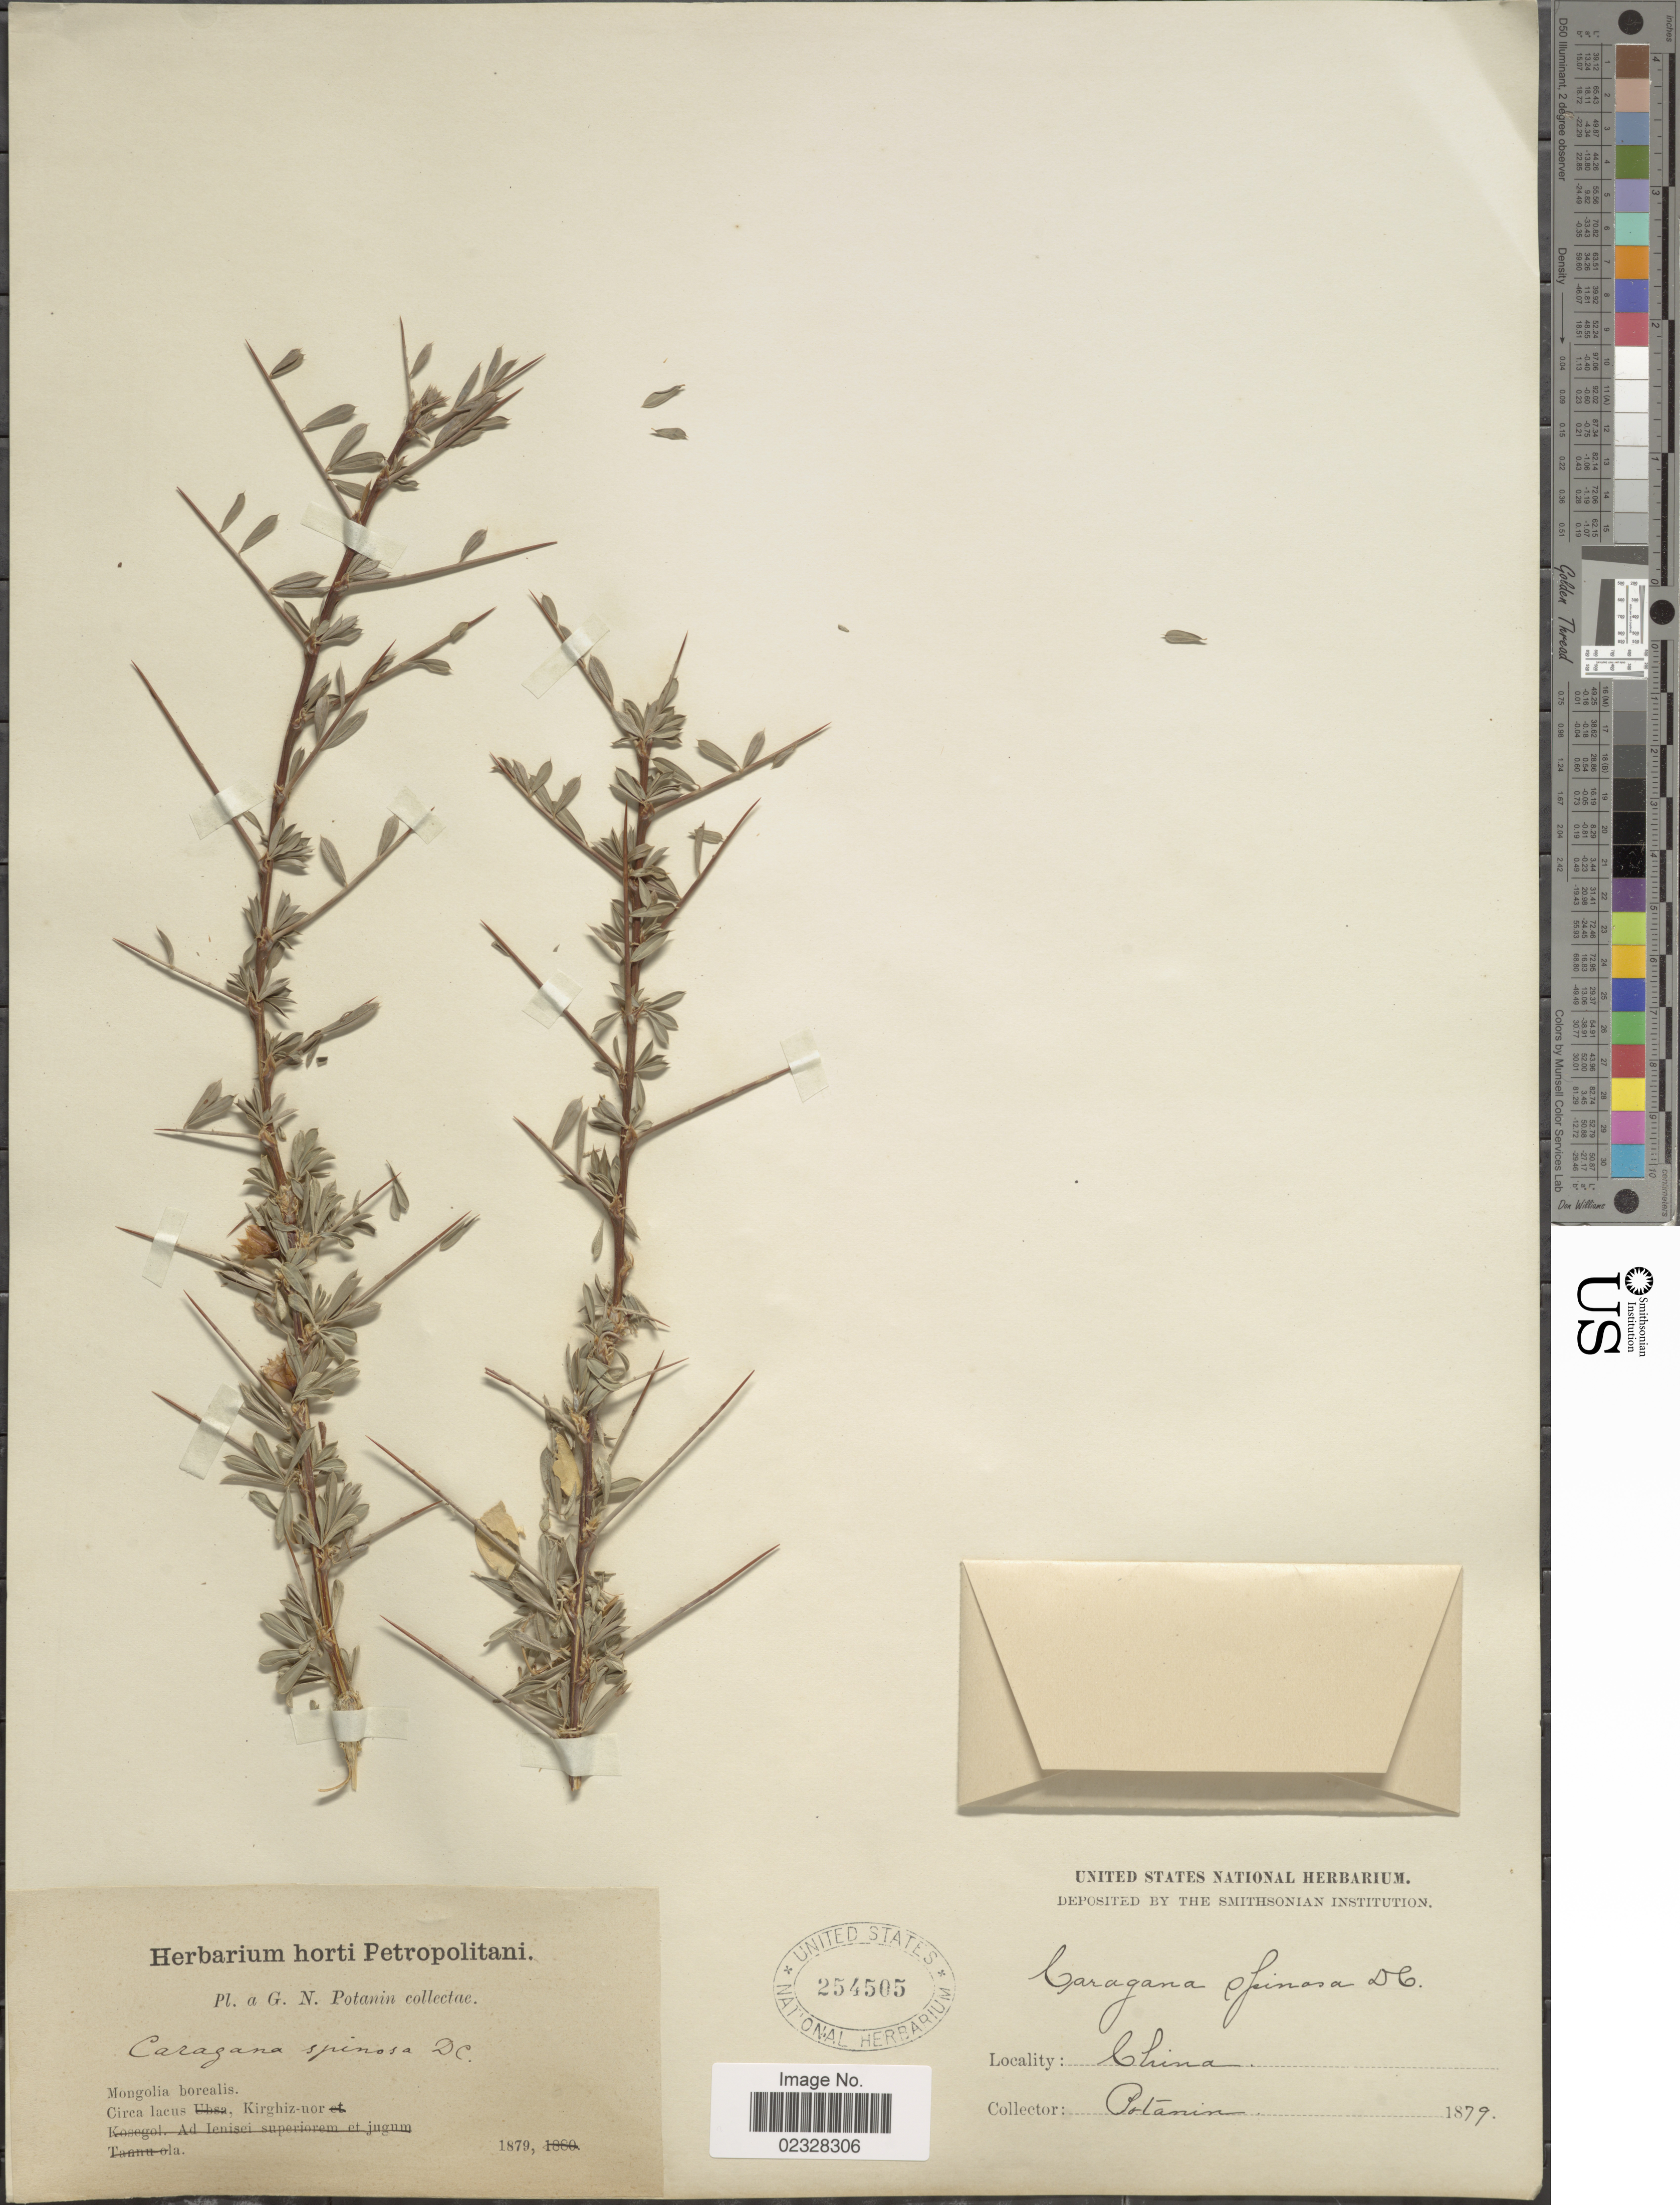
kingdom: Plantae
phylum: Tracheophyta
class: Magnoliopsida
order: Fabales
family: Fabaceae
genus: Caragana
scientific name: Caragana spinosa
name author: (L.) DC.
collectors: G. Potanin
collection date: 1879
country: Mongolia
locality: China, Circa lacus, Kirghiz-uor.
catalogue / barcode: US 254505